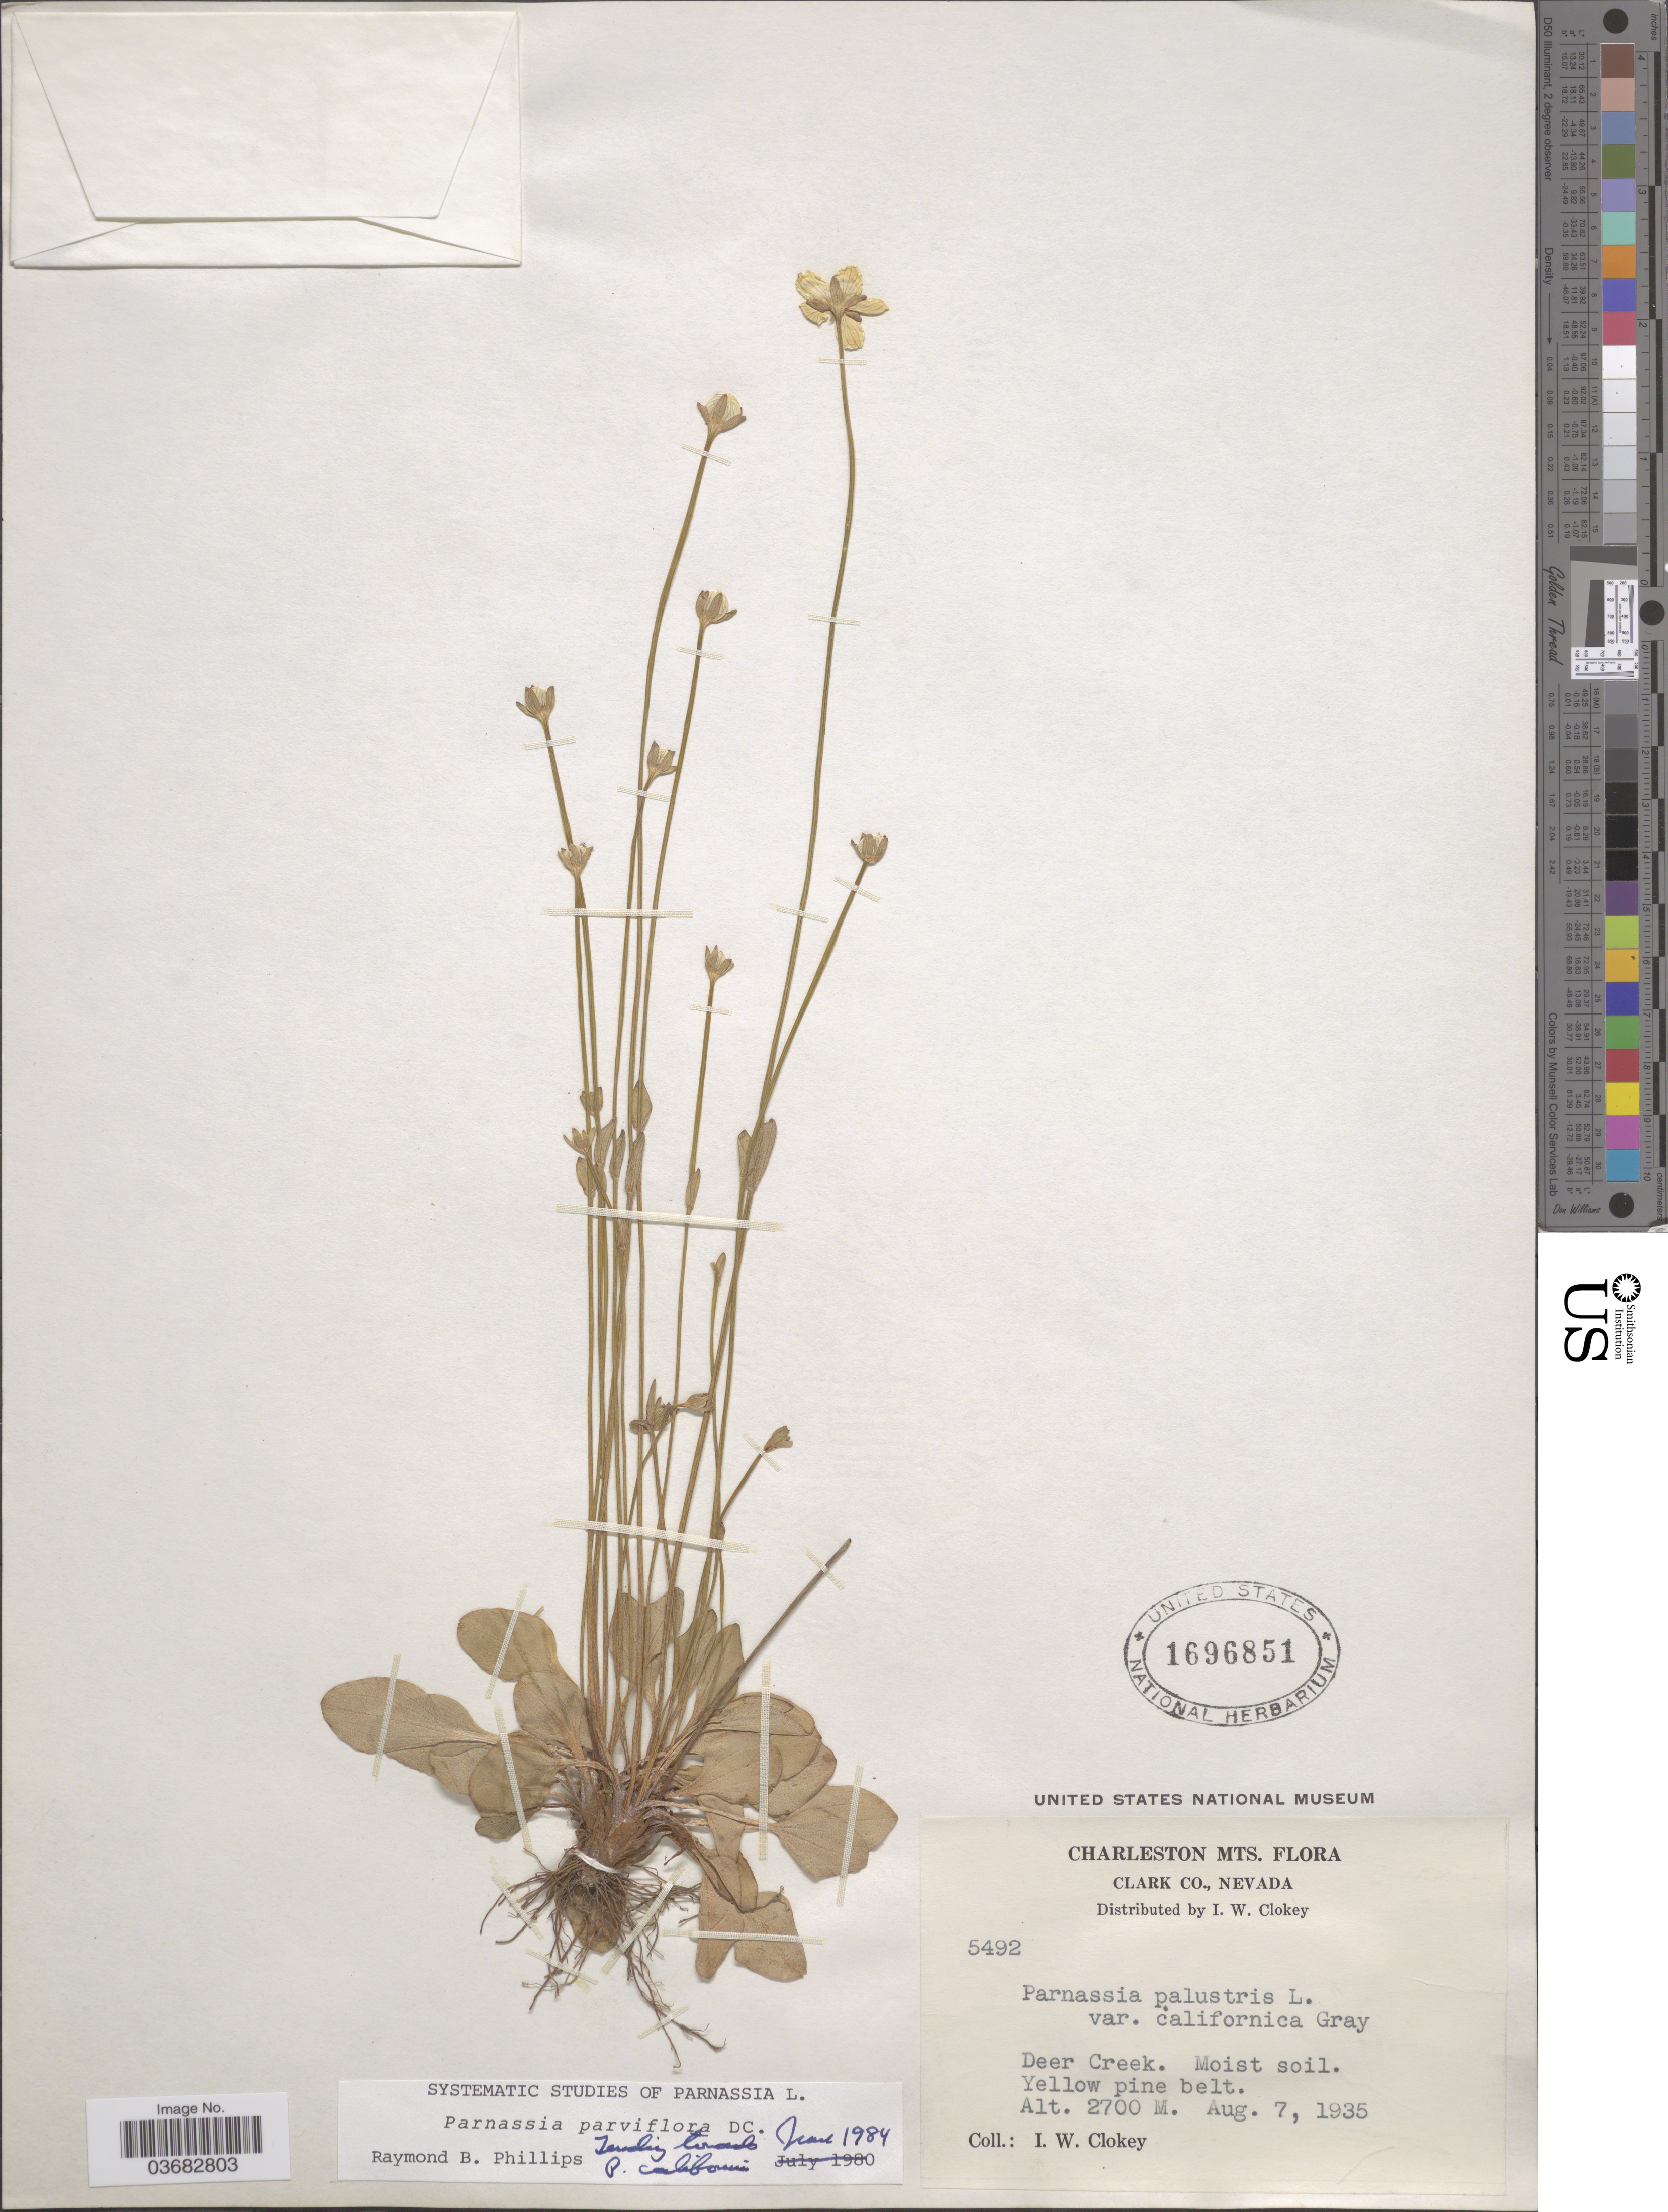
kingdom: Plantae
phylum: Tracheophyta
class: Magnoliopsida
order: Celastrales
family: Parnassiaceae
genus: Parnassia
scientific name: Parnassia parviflora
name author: DC.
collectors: I. W. Clokey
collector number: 5492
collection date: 1935-08-07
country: United States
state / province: Nevada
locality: Charleston Mts. Clark Co. Deer Creek. Moist soil. Yellow pine belt.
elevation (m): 2700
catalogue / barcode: US 1696851